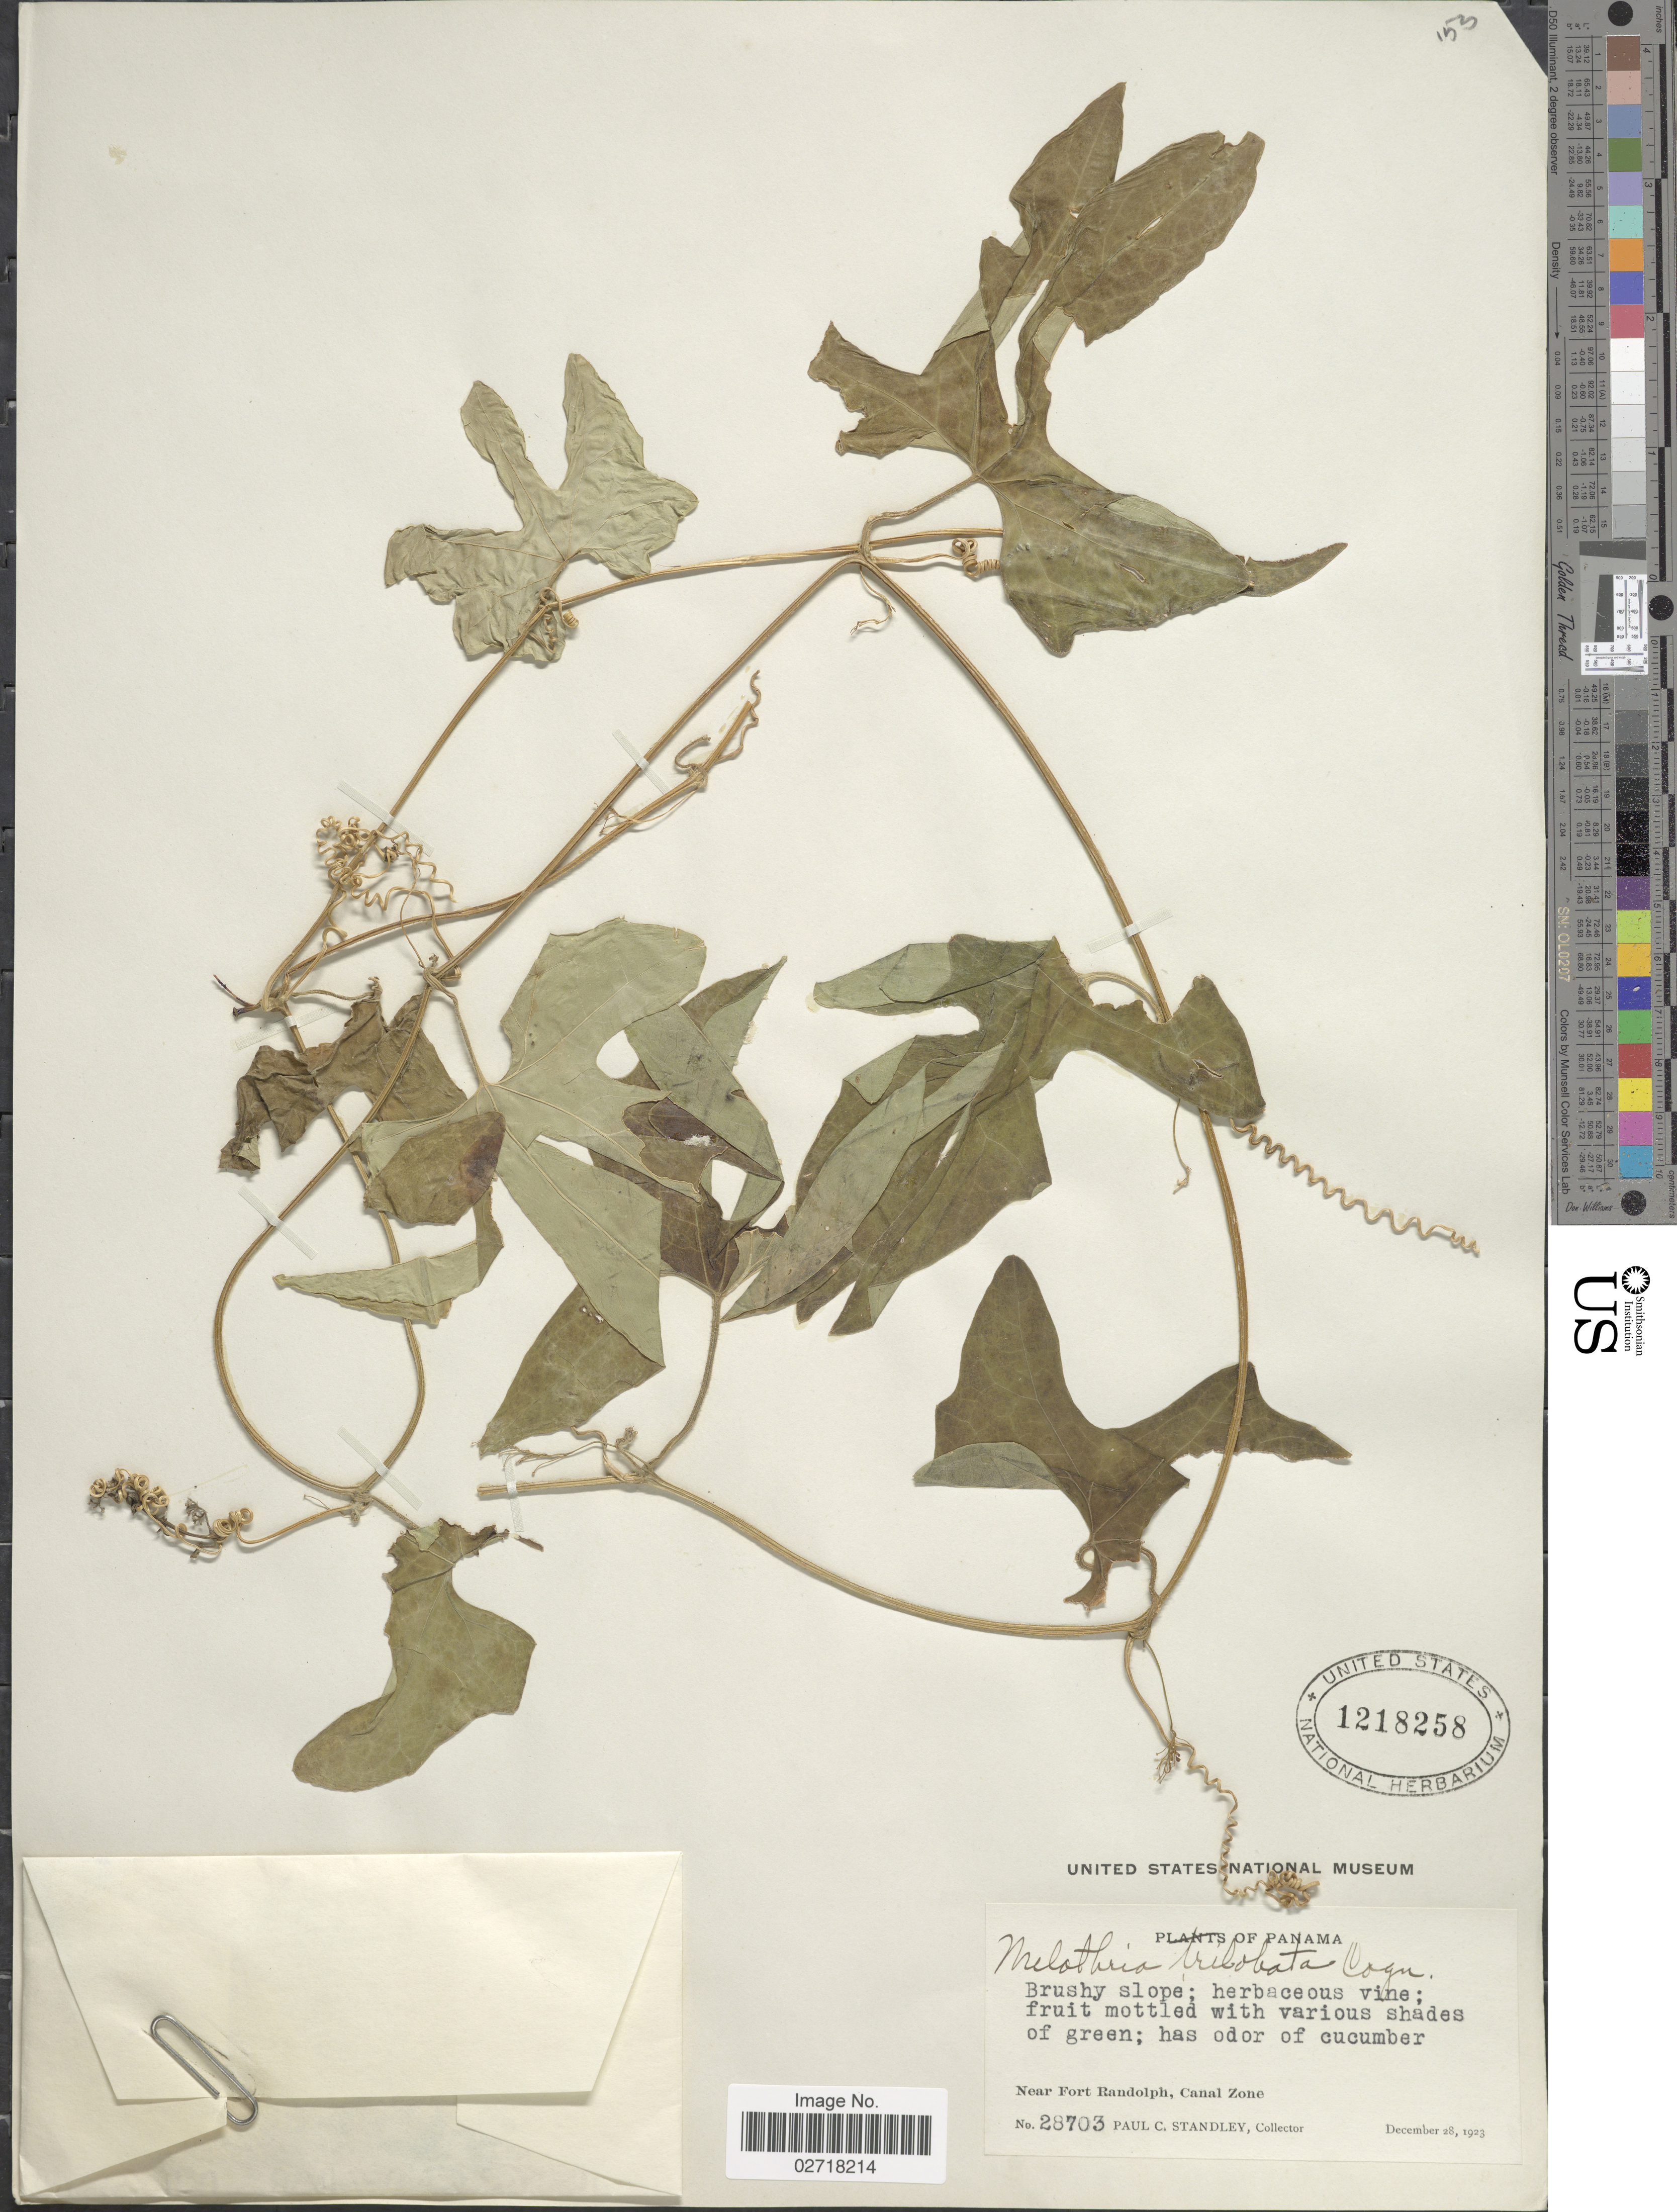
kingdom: Plantae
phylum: Tracheophyta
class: Magnoliopsida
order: Cucurbitales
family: Cucurbitaceae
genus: Melothria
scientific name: Melothria trilobata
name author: Cogn.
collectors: P. C. Standley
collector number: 28703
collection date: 1923-12-28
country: Panama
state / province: Colón / Panamá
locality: Near Fort Randolph, Canal zone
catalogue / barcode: US 1218258